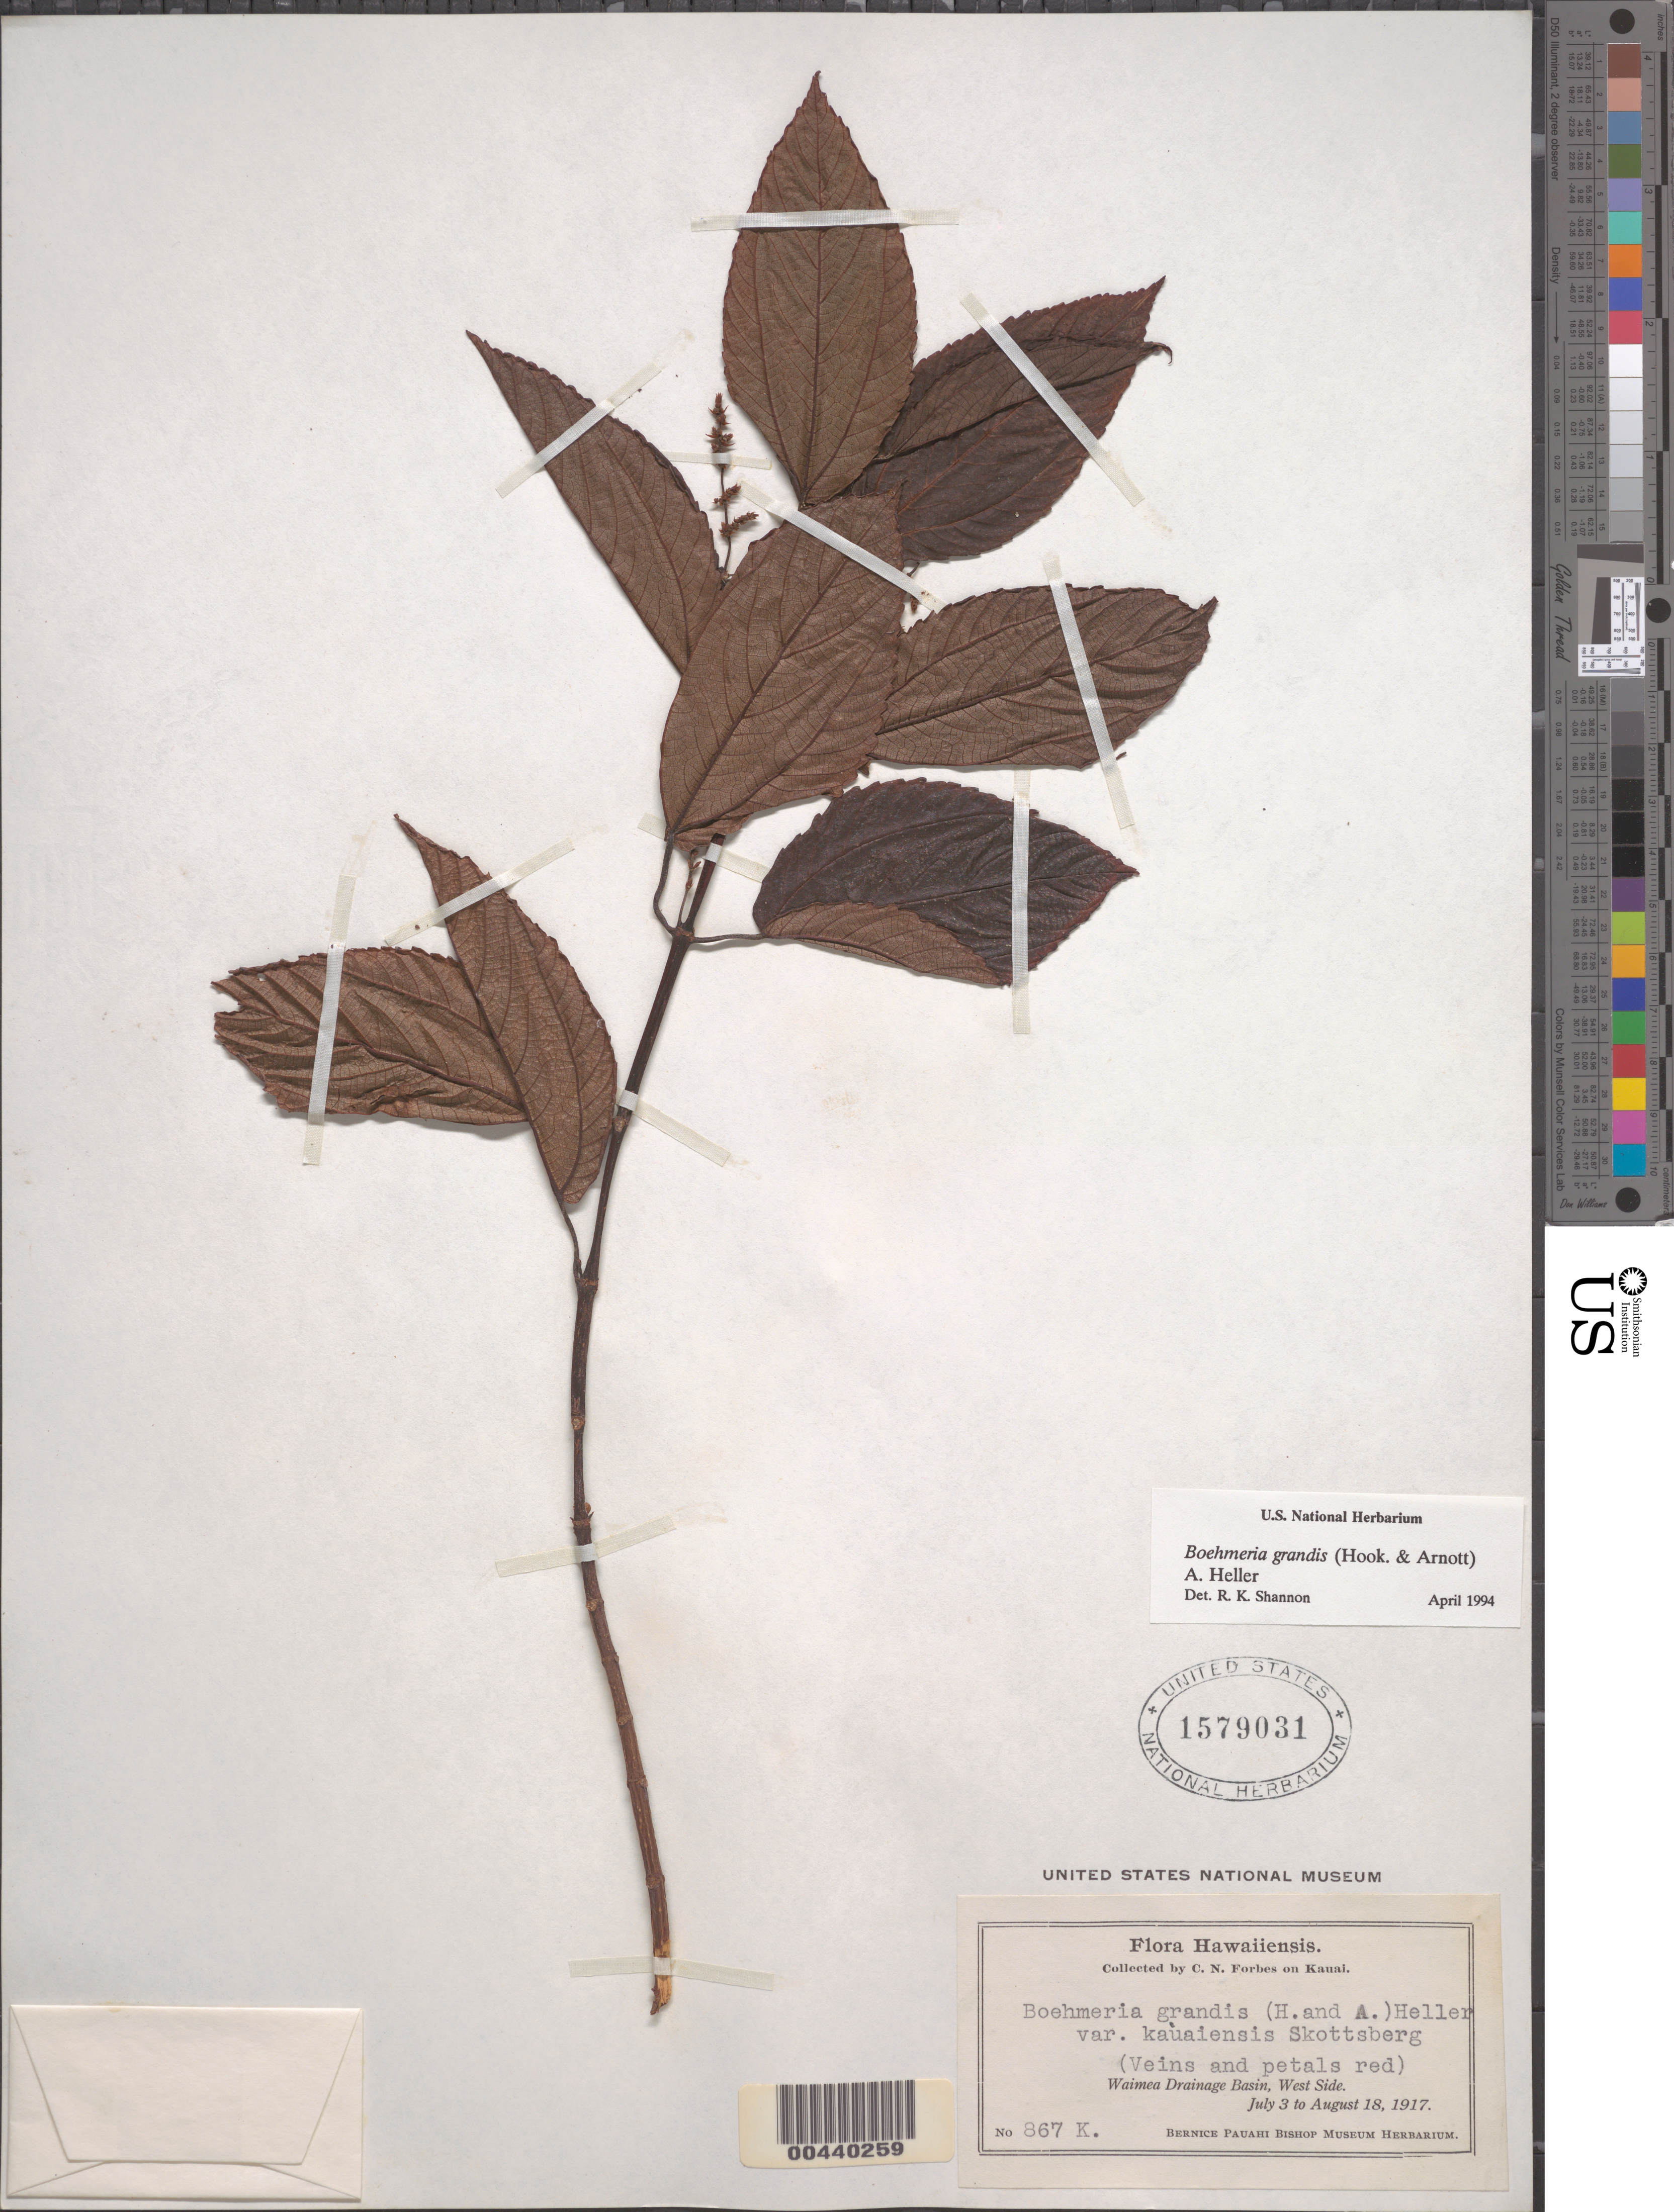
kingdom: Plantae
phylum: Tracheophyta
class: Magnoliopsida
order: Rosales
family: Urticaceae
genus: Boehmeria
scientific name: Boehmeria grandis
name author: (Hook. & Arn.) A. Heller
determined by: Shannon, R. K., (UNITED STATES)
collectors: C. N. Forbes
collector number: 867 K.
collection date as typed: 3 Jul 1917 to 18 Aug 1917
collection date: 1917-07-03/1917-08-18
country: United States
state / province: Hawaii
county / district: Kauai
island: Kaua'i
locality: Waimea Drainage Basin, W side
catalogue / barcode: US 1579031